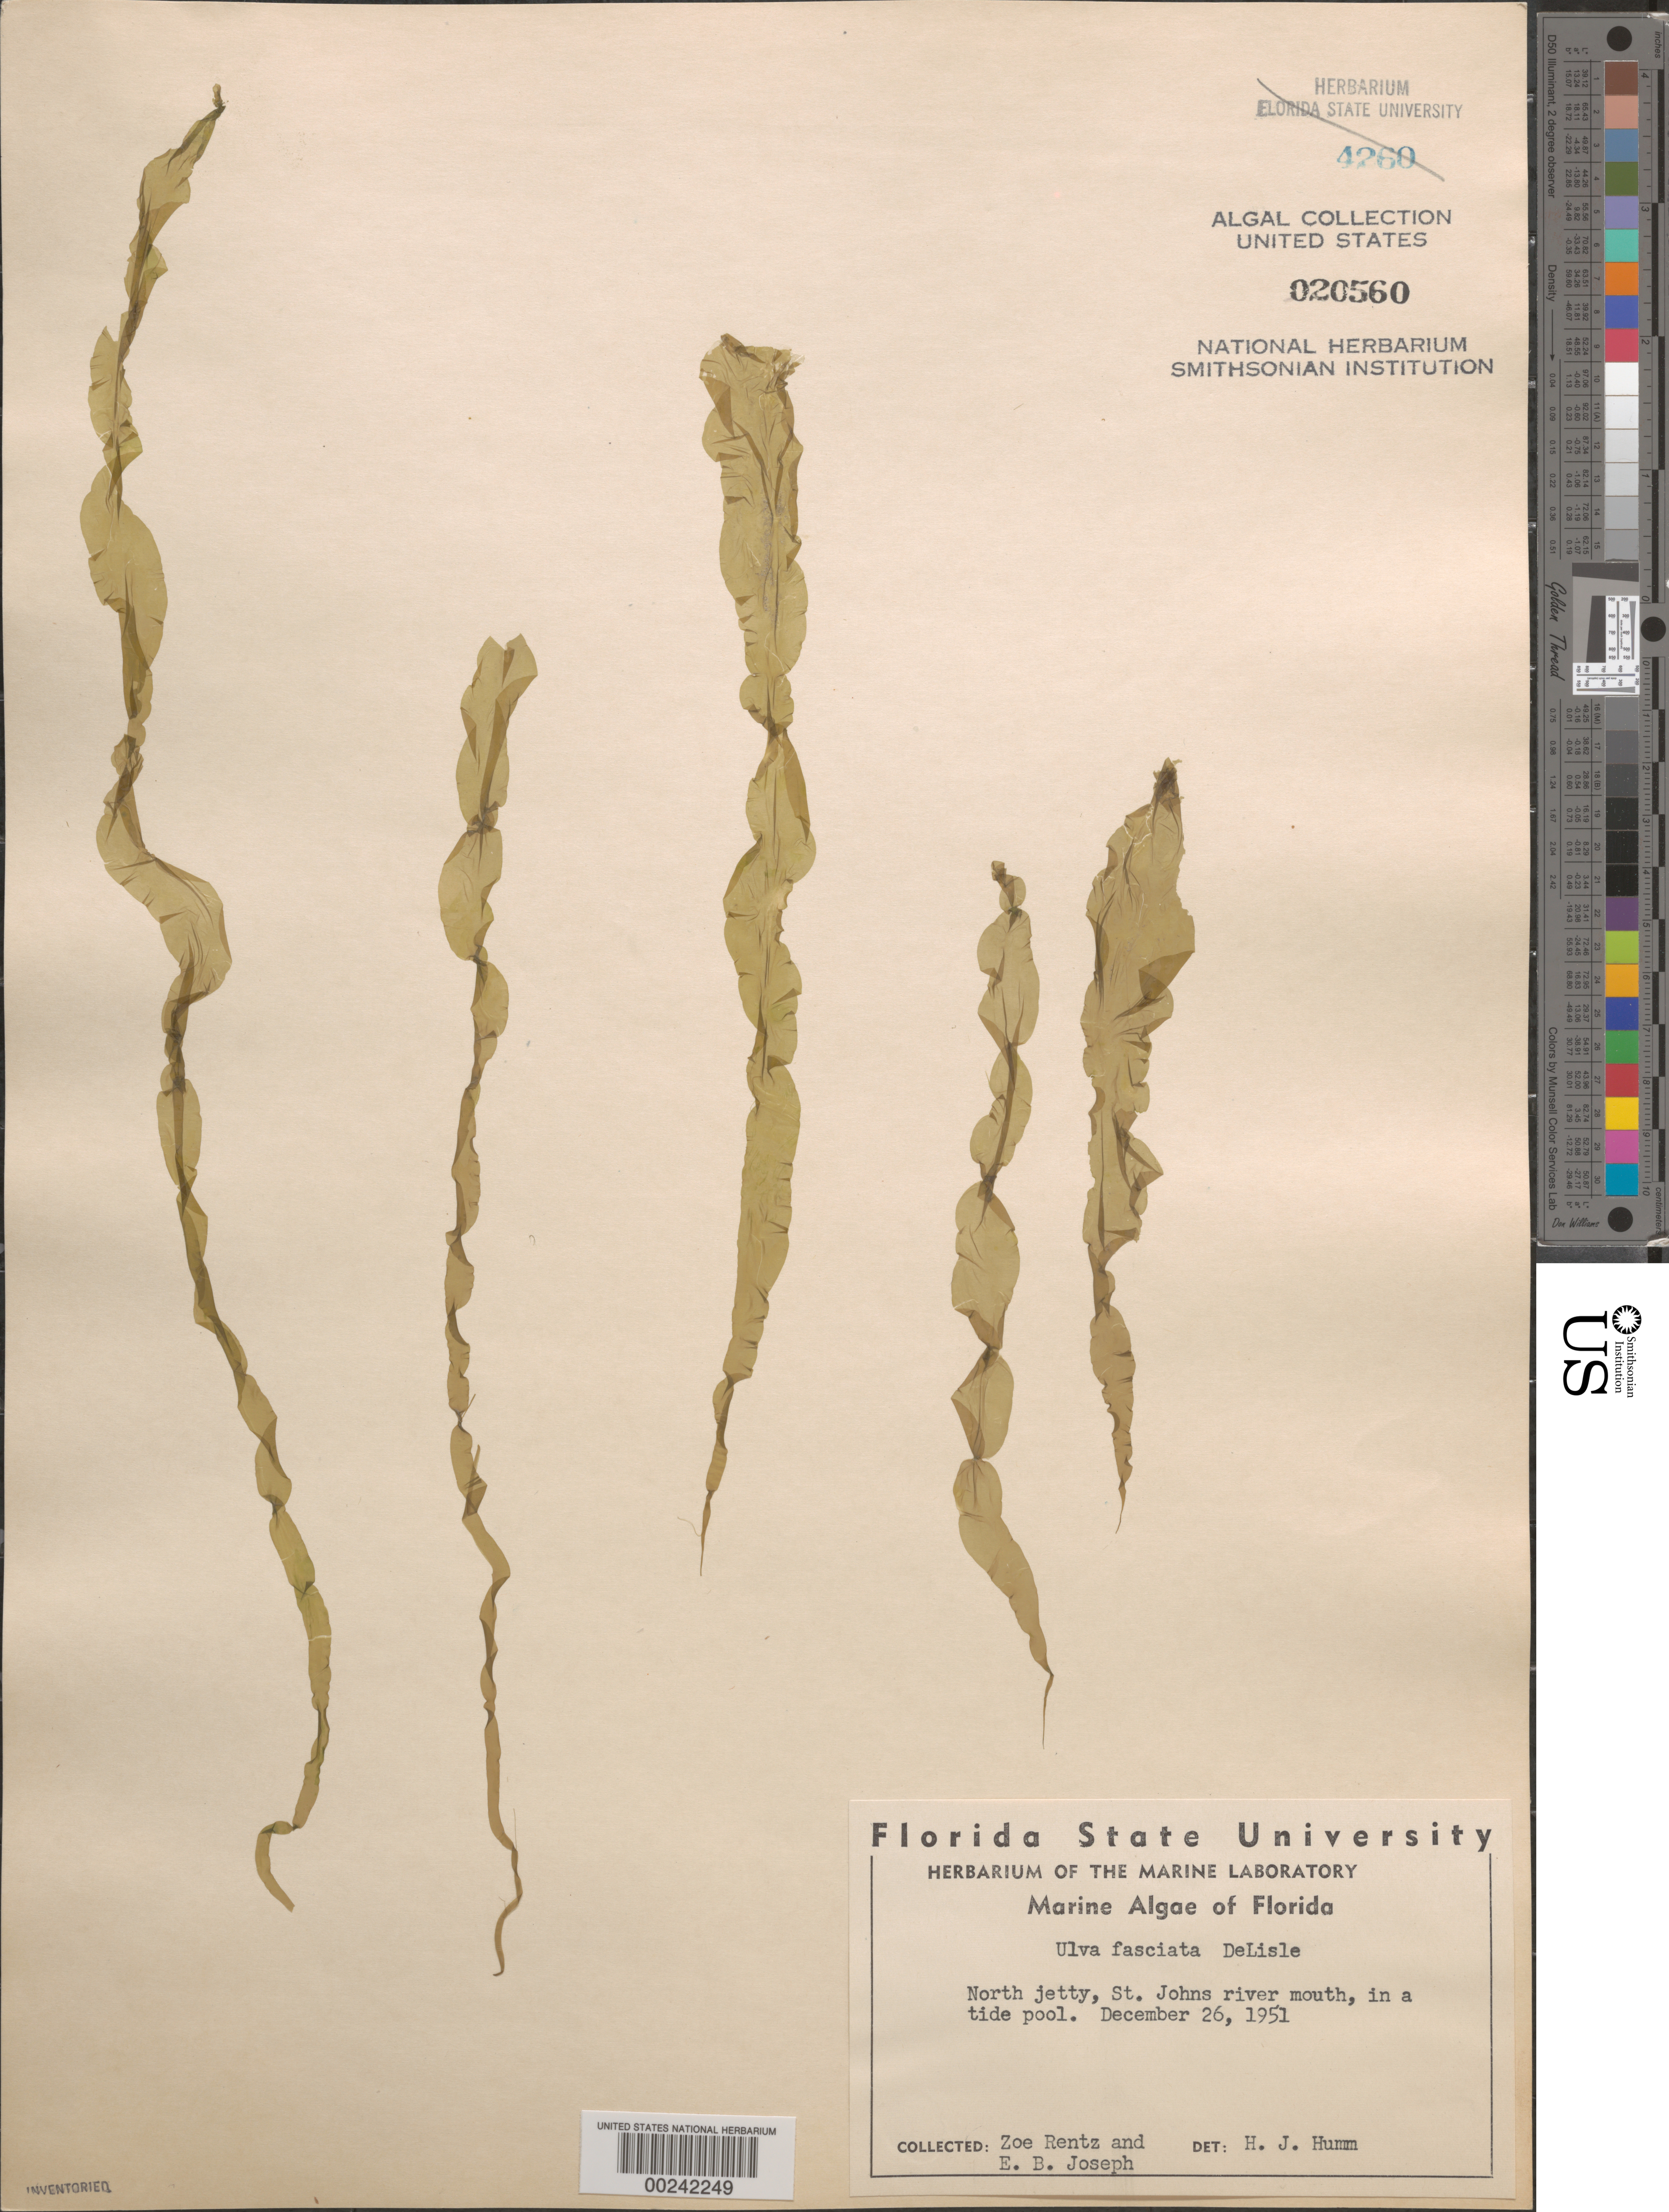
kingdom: Plantae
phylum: Chlorophyta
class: Ulvophyceae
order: Ulvales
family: Ulvaceae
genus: Ulva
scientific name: Ulva fasciata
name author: Delile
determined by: Humm, Harold J.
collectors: Z. Rentz & E. Joseph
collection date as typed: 26 Dec 1951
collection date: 1951-12-26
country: United States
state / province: Florida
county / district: Saint Johns County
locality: St. Johns River mouth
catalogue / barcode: US 20560